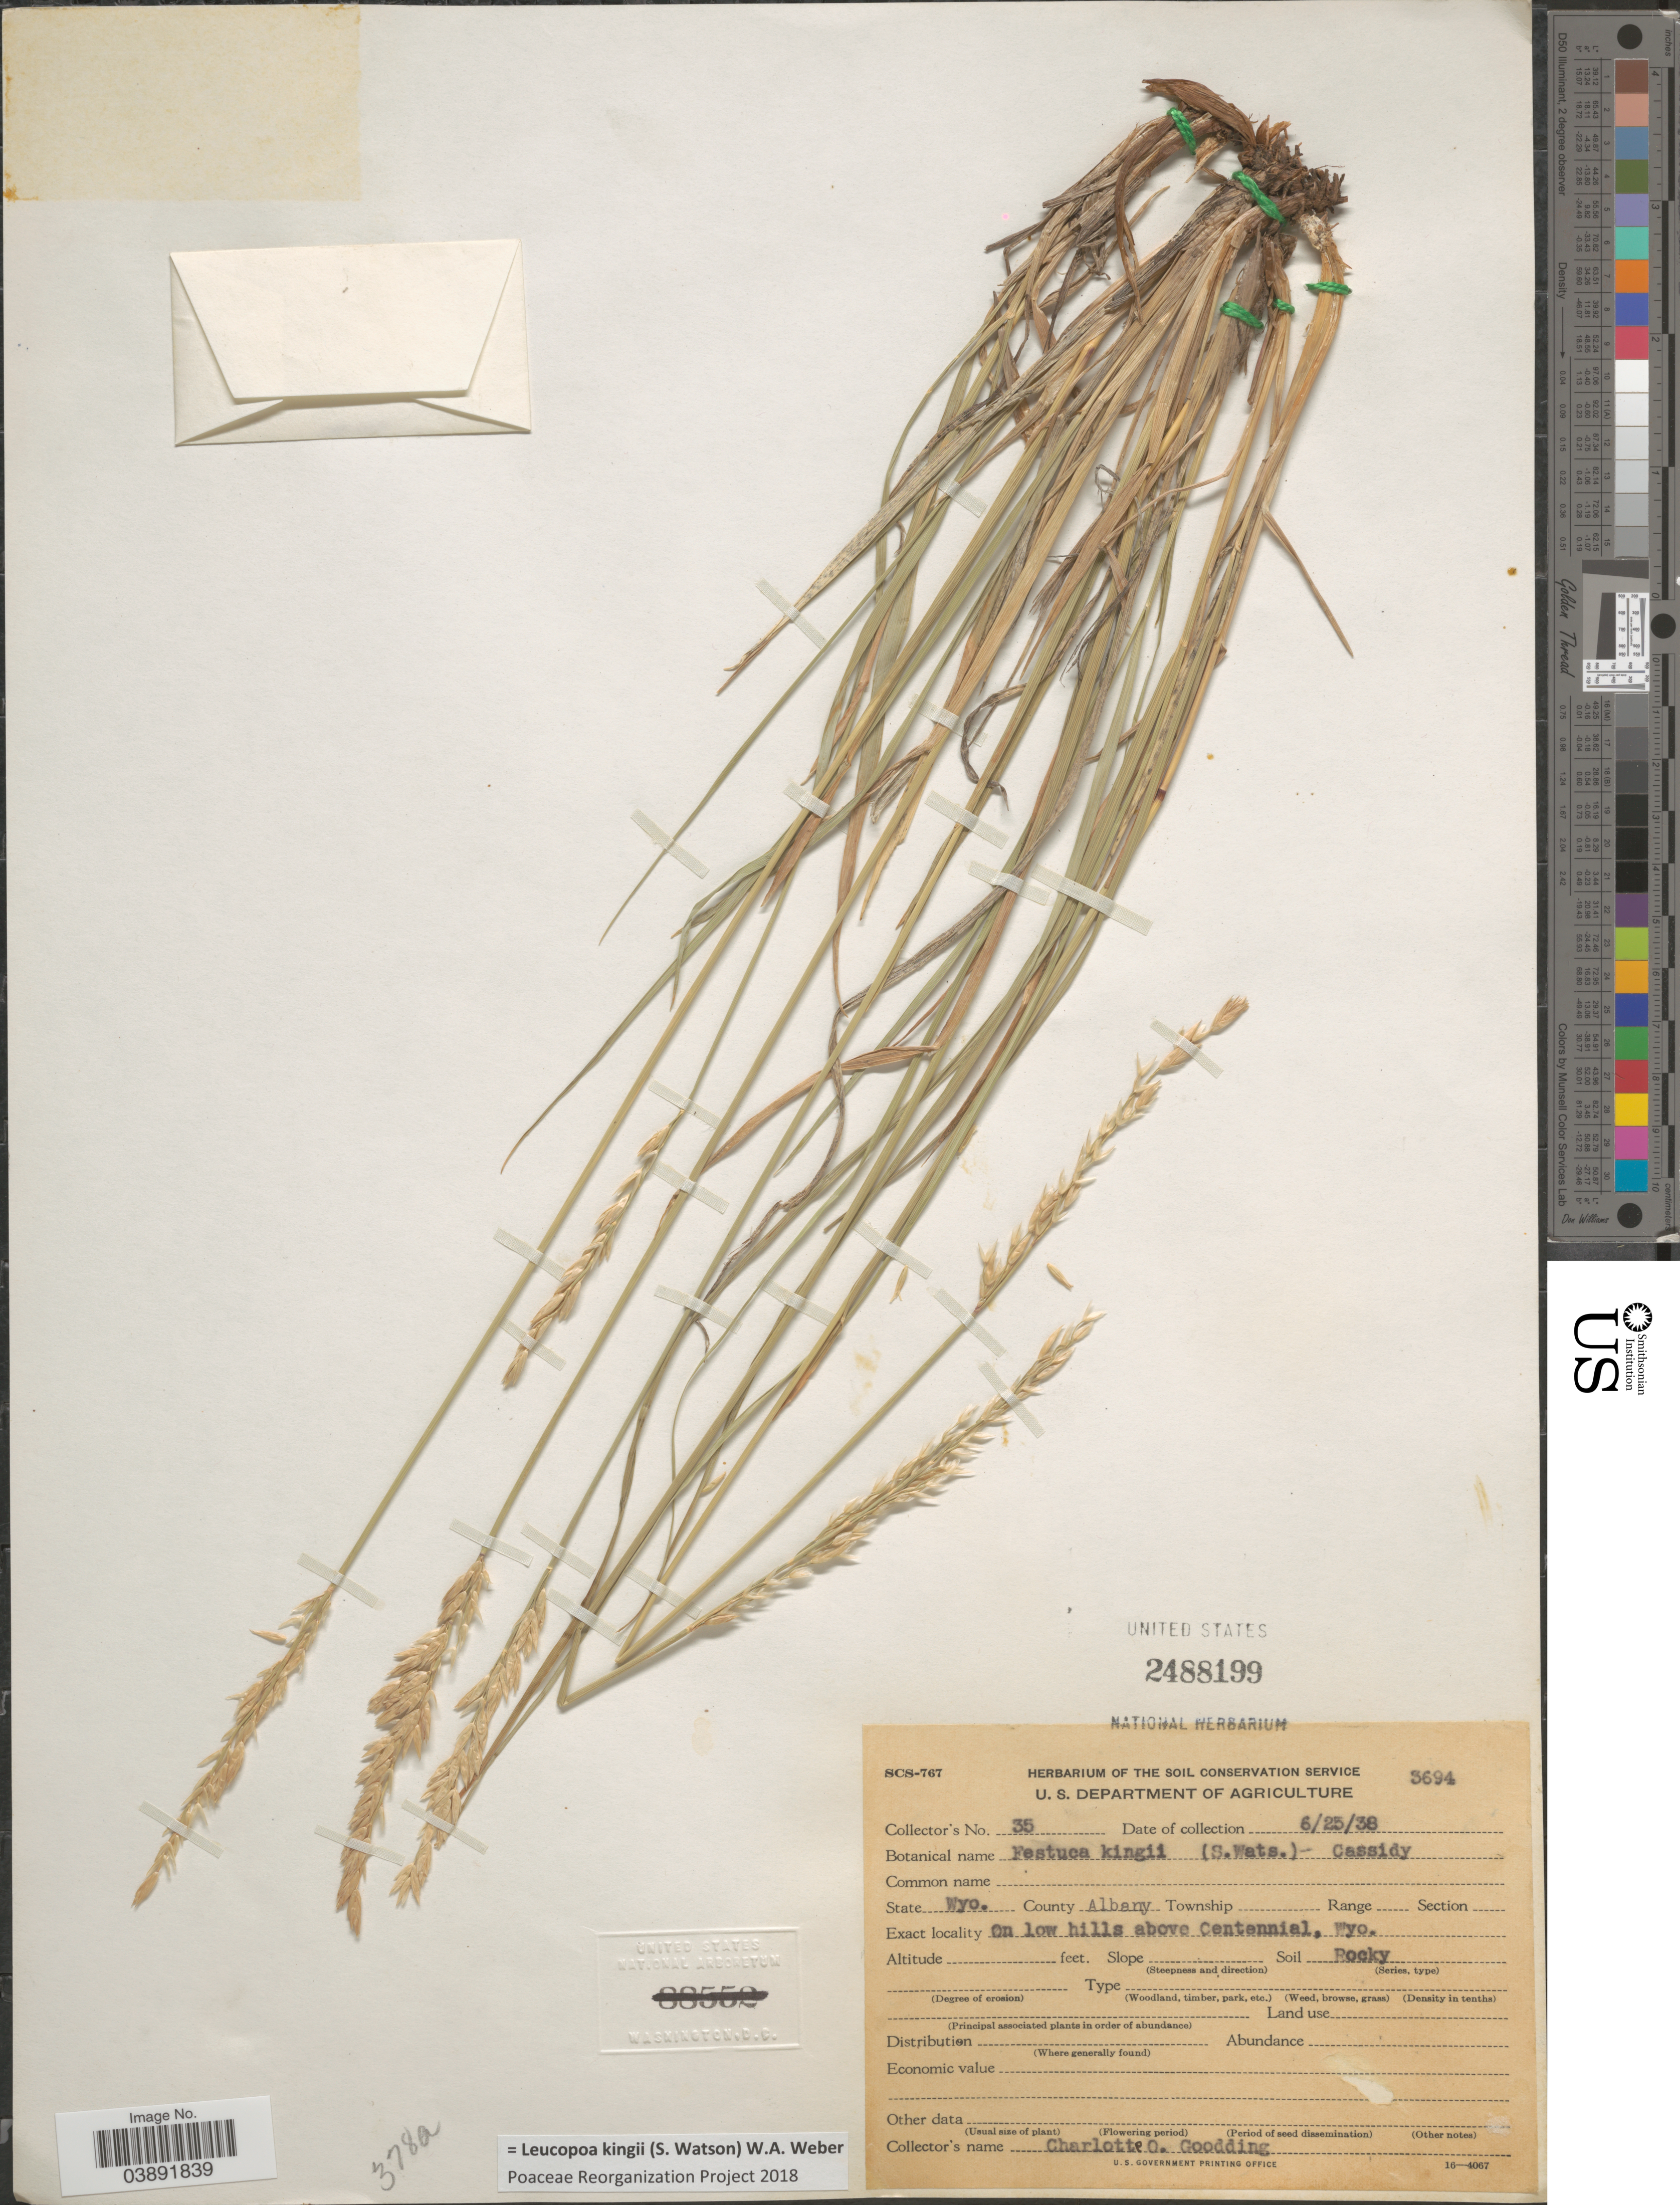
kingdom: Plantae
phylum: Tracheophyta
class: Liliopsida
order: Poales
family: Poaceae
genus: Hesperochloa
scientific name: Hesperochloa kingii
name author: (S. Watson) Rydb.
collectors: C. Goodding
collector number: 35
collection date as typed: Transcribed d/m/y: 25/6/38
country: United States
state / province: Wyoming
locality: County Albany. On low hills above Centennial.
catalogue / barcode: US 2488199